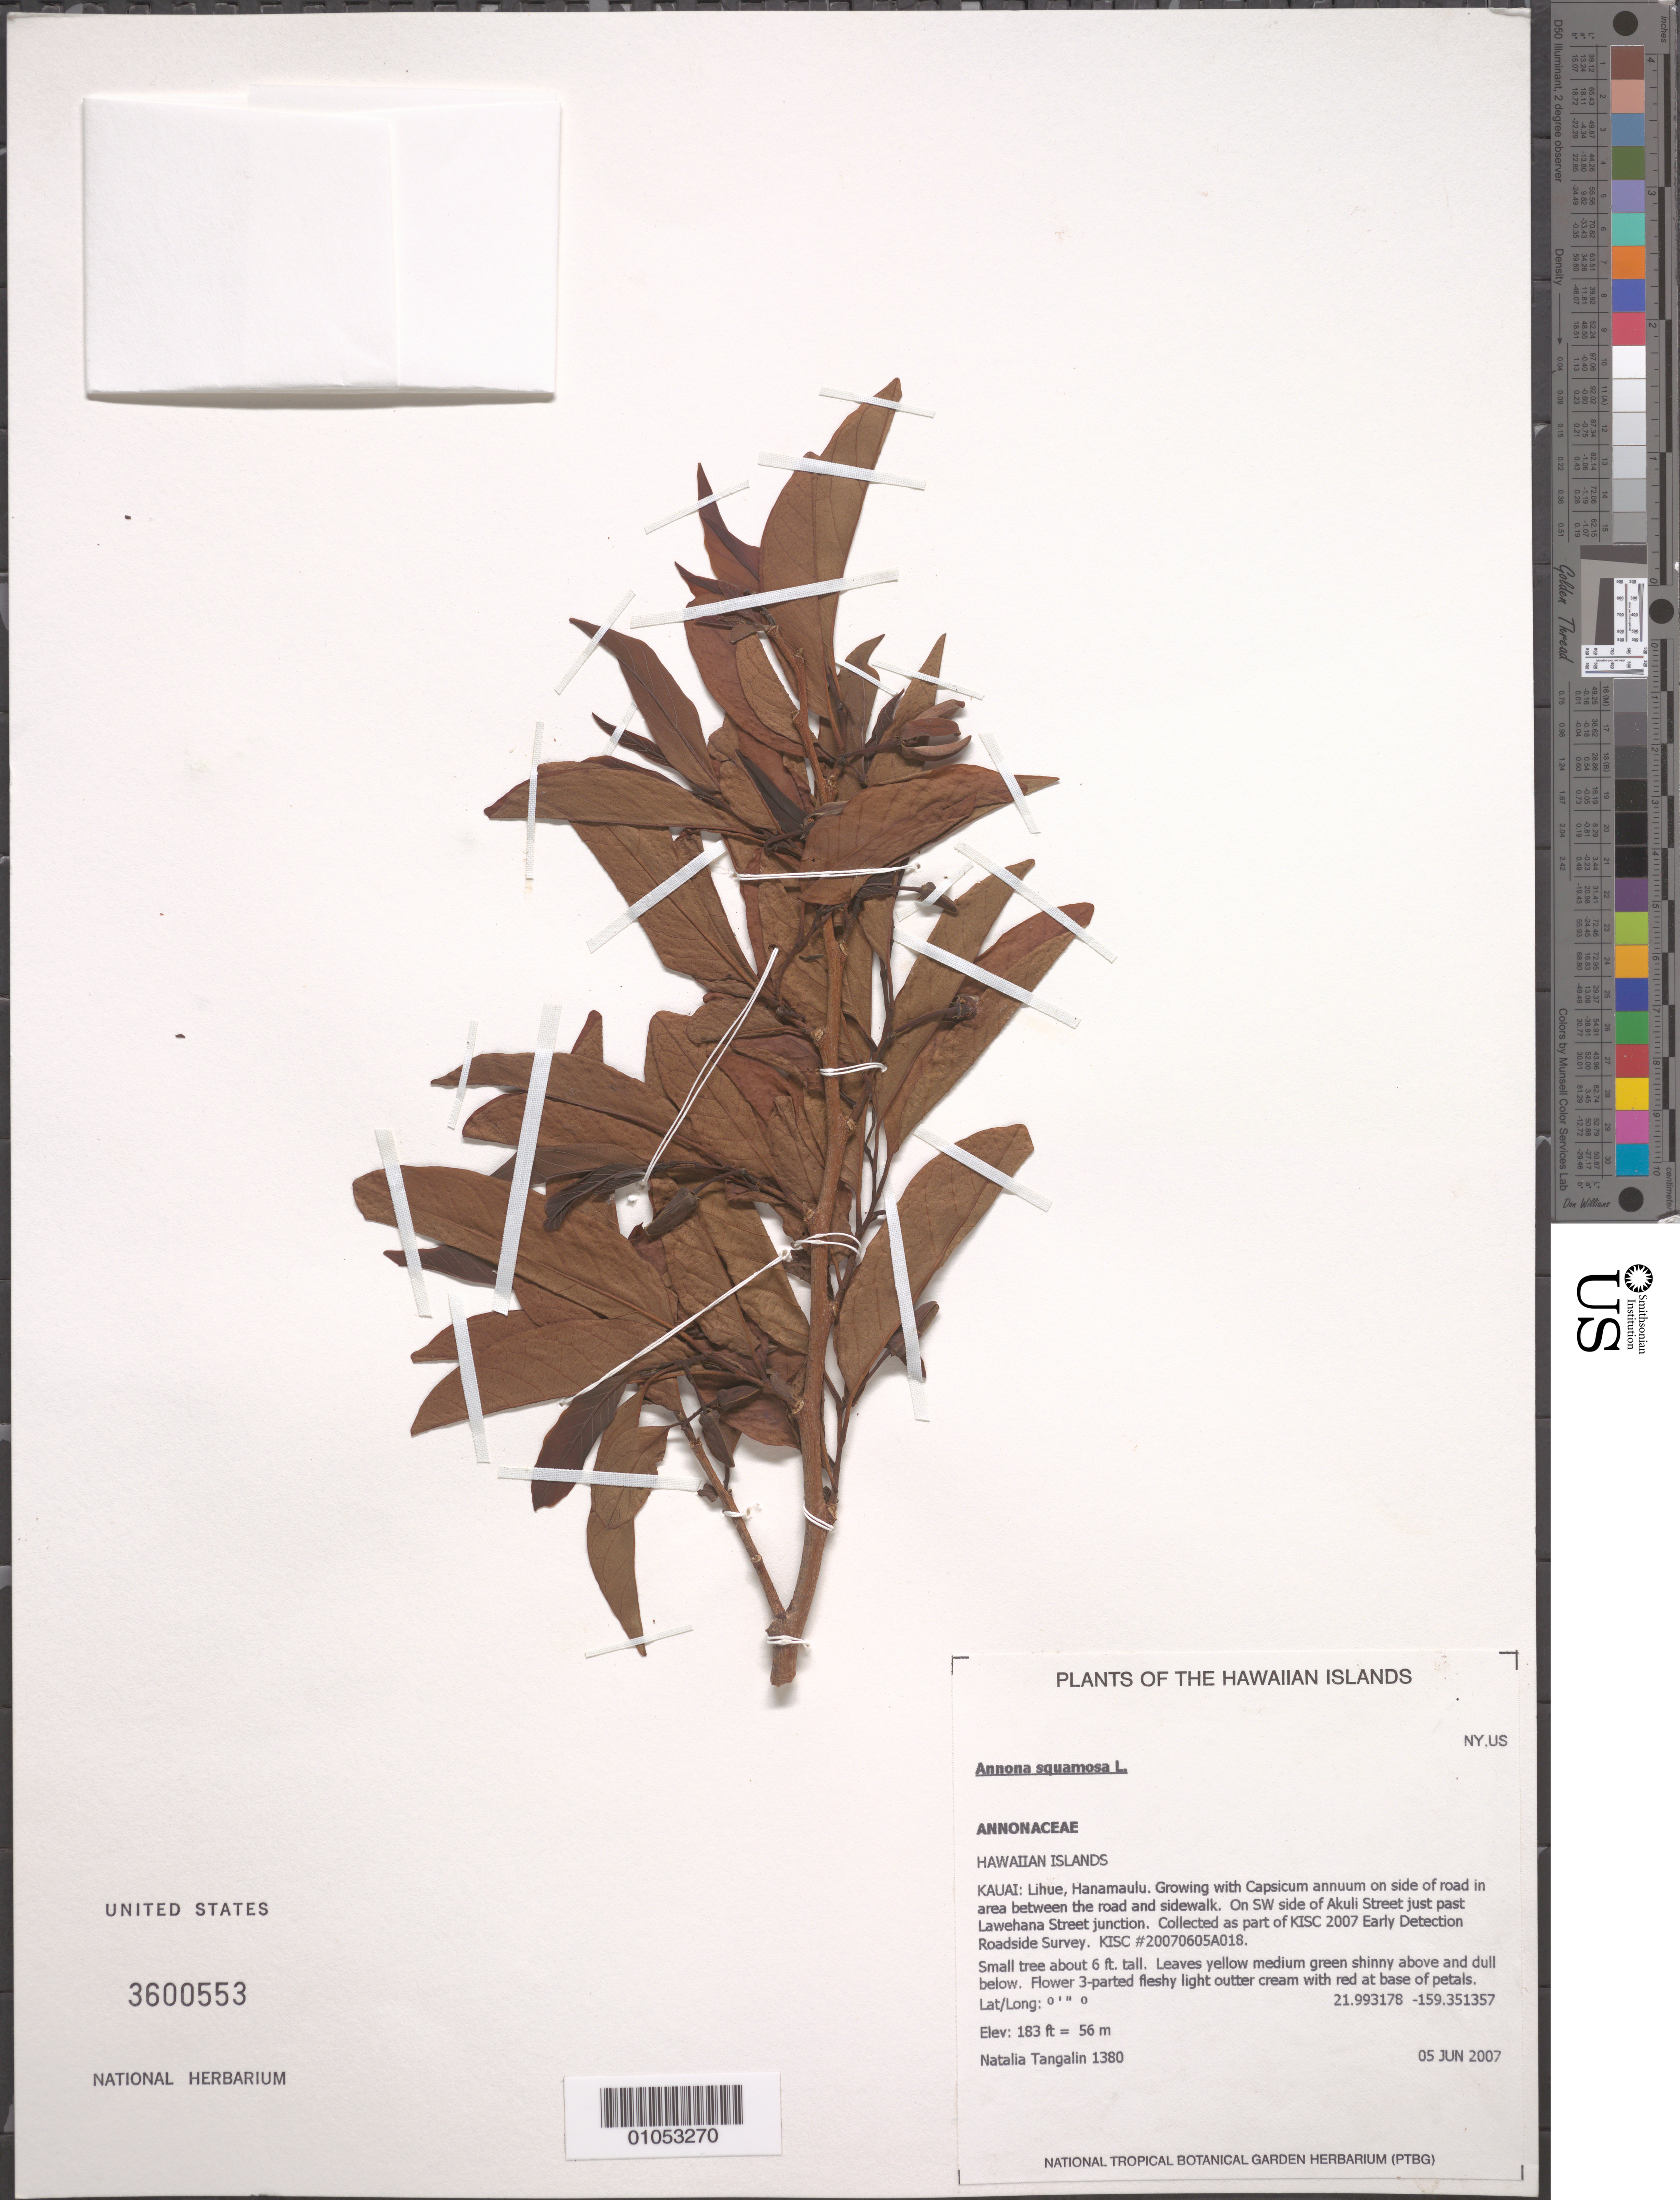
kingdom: Plantae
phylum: Tracheophyta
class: Magnoliopsida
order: Magnoliales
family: Annonaceae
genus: Annona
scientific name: Annona squamosa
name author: L.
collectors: N. Tangalin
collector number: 1380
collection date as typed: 5 Jun 2007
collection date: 2007-06-05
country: United States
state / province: Hawaii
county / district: Kauai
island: Kaua'i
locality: Lihue, Hanamaulu. Growing with Capsicum annuum on the side of road in area between road and sidewalk. On SW side of Akuli Street just past Lawehana Street junction.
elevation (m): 56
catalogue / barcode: US 3600553